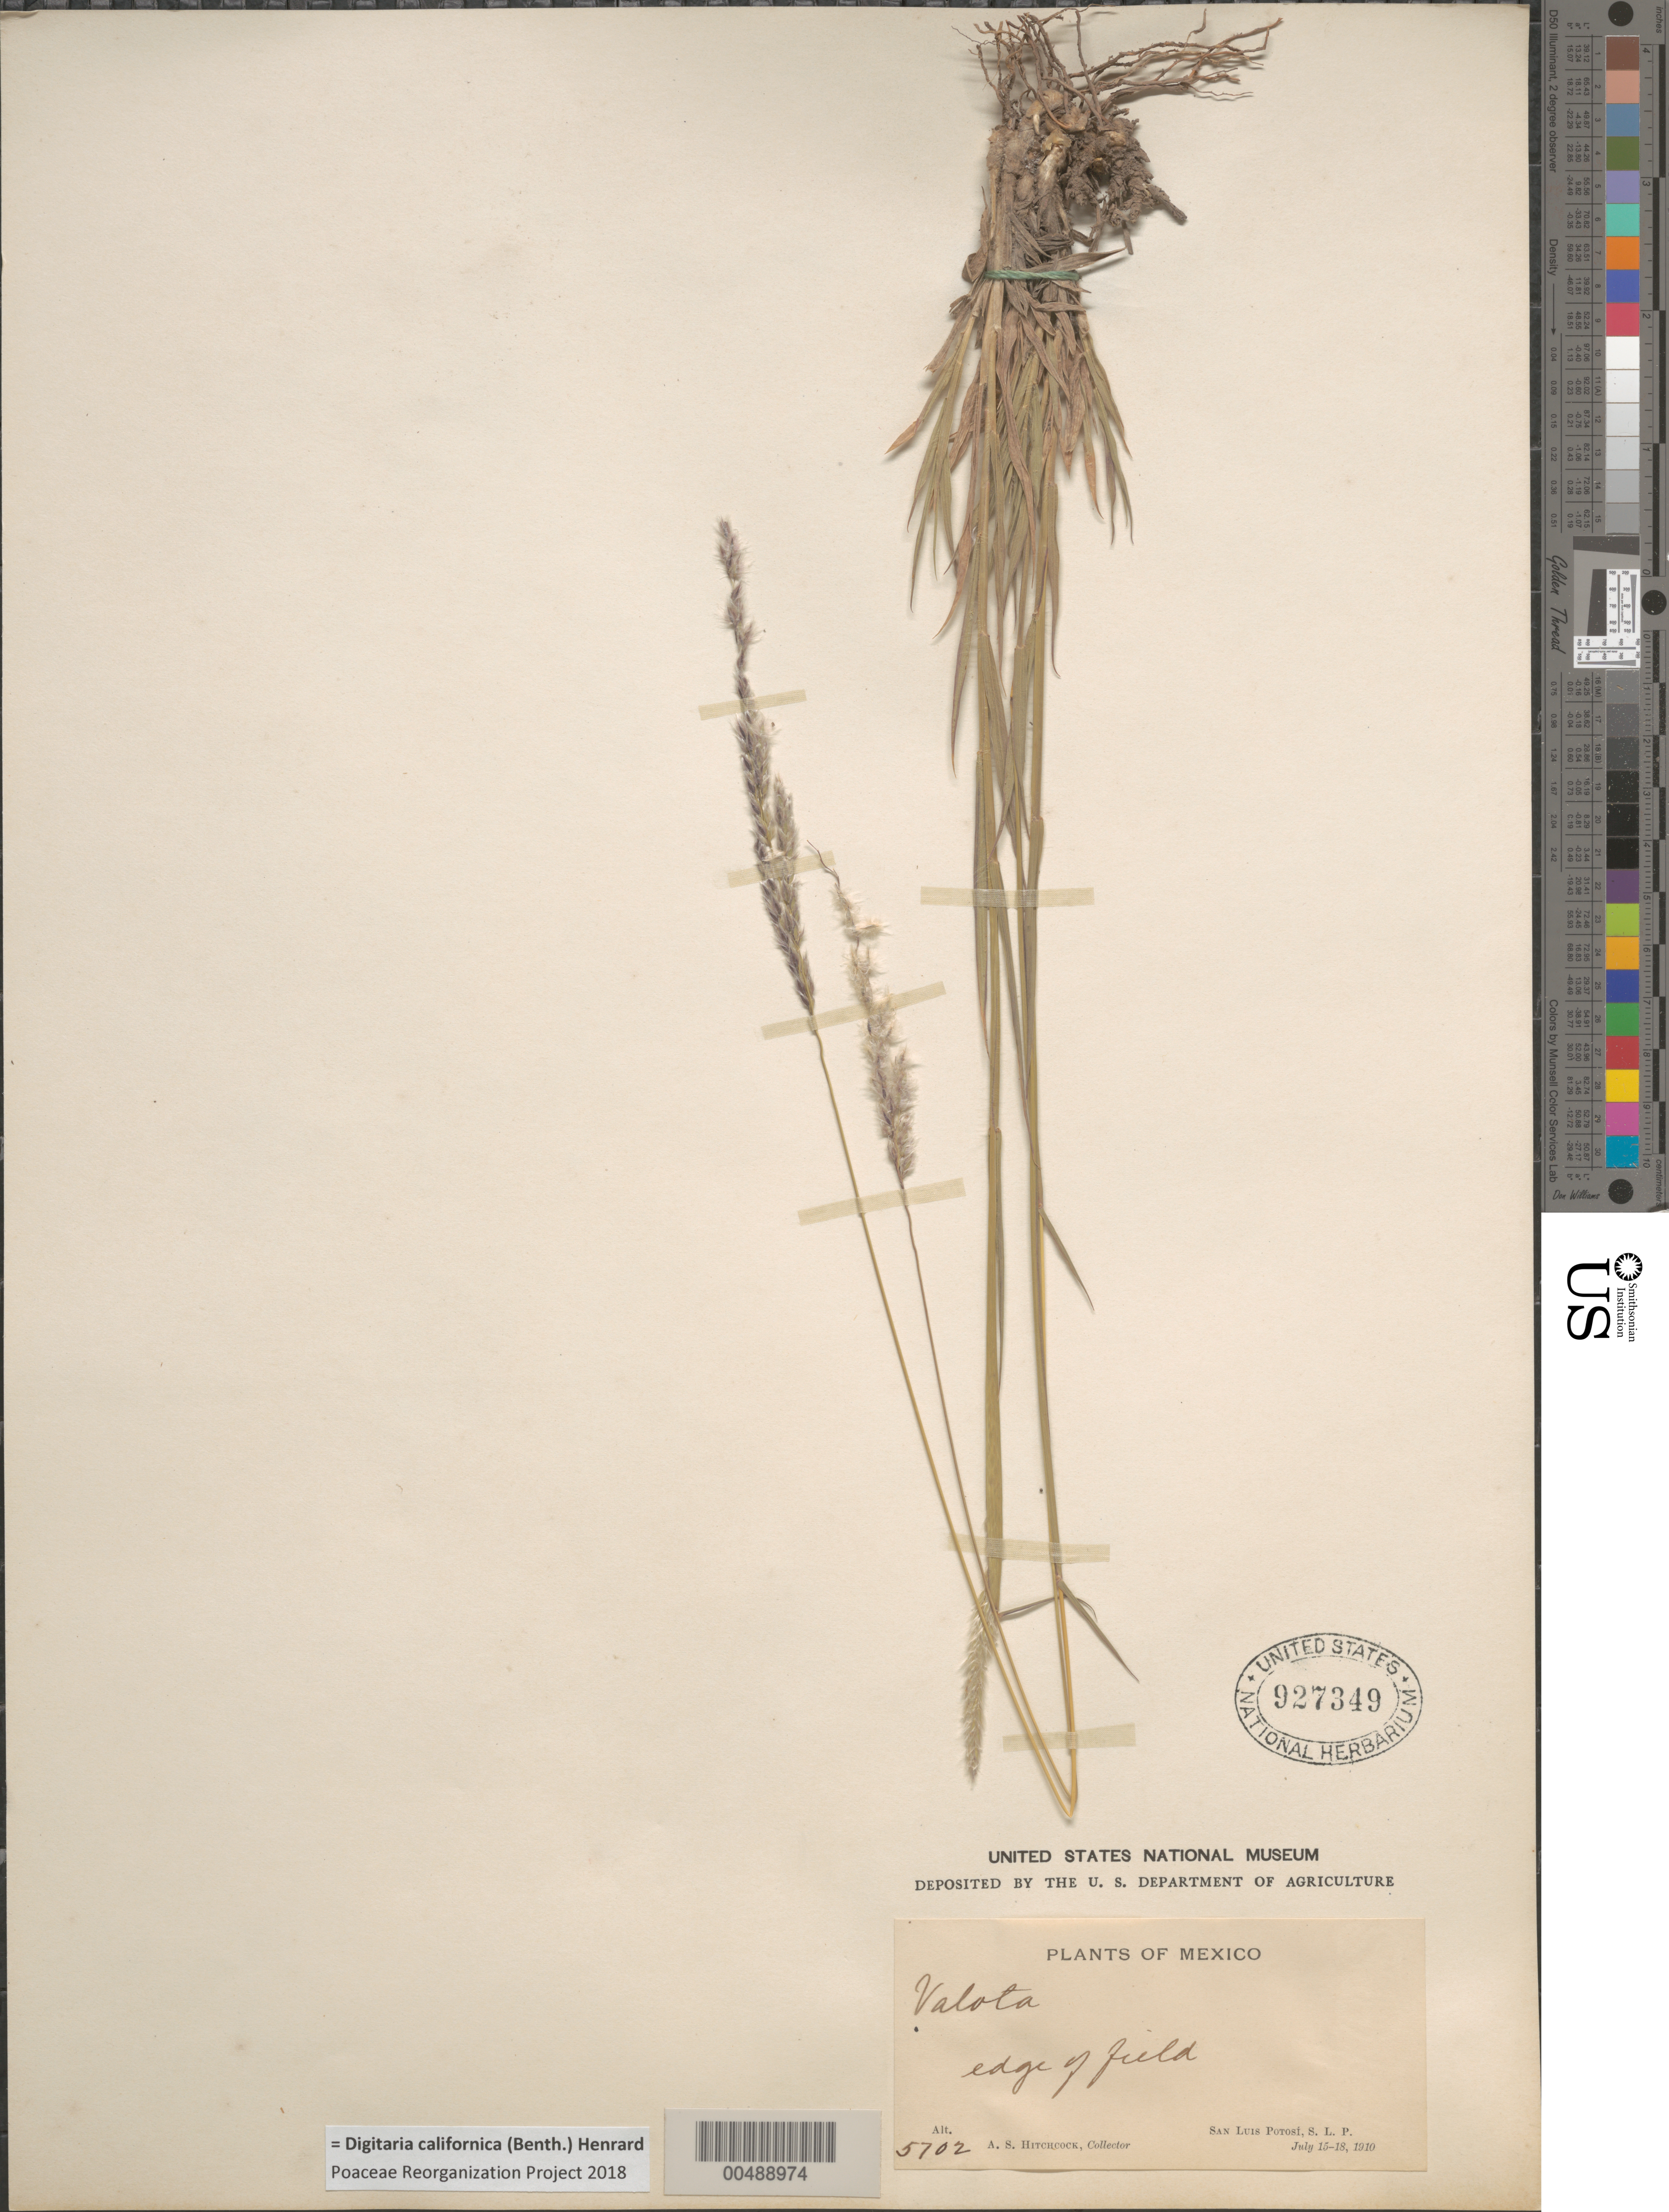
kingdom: Plantae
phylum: Tracheophyta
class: Liliopsida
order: Poales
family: Poaceae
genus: Digitaria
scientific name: Digitaria californica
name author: (Benth.) Henr.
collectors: A. S. Hitchcock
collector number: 5702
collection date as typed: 15 Jul 1910 to 18 Jul 1910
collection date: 1910-07-15/1910-07-18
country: Mexico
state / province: San Luis Potosi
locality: San Luis Potosi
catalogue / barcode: US 927349